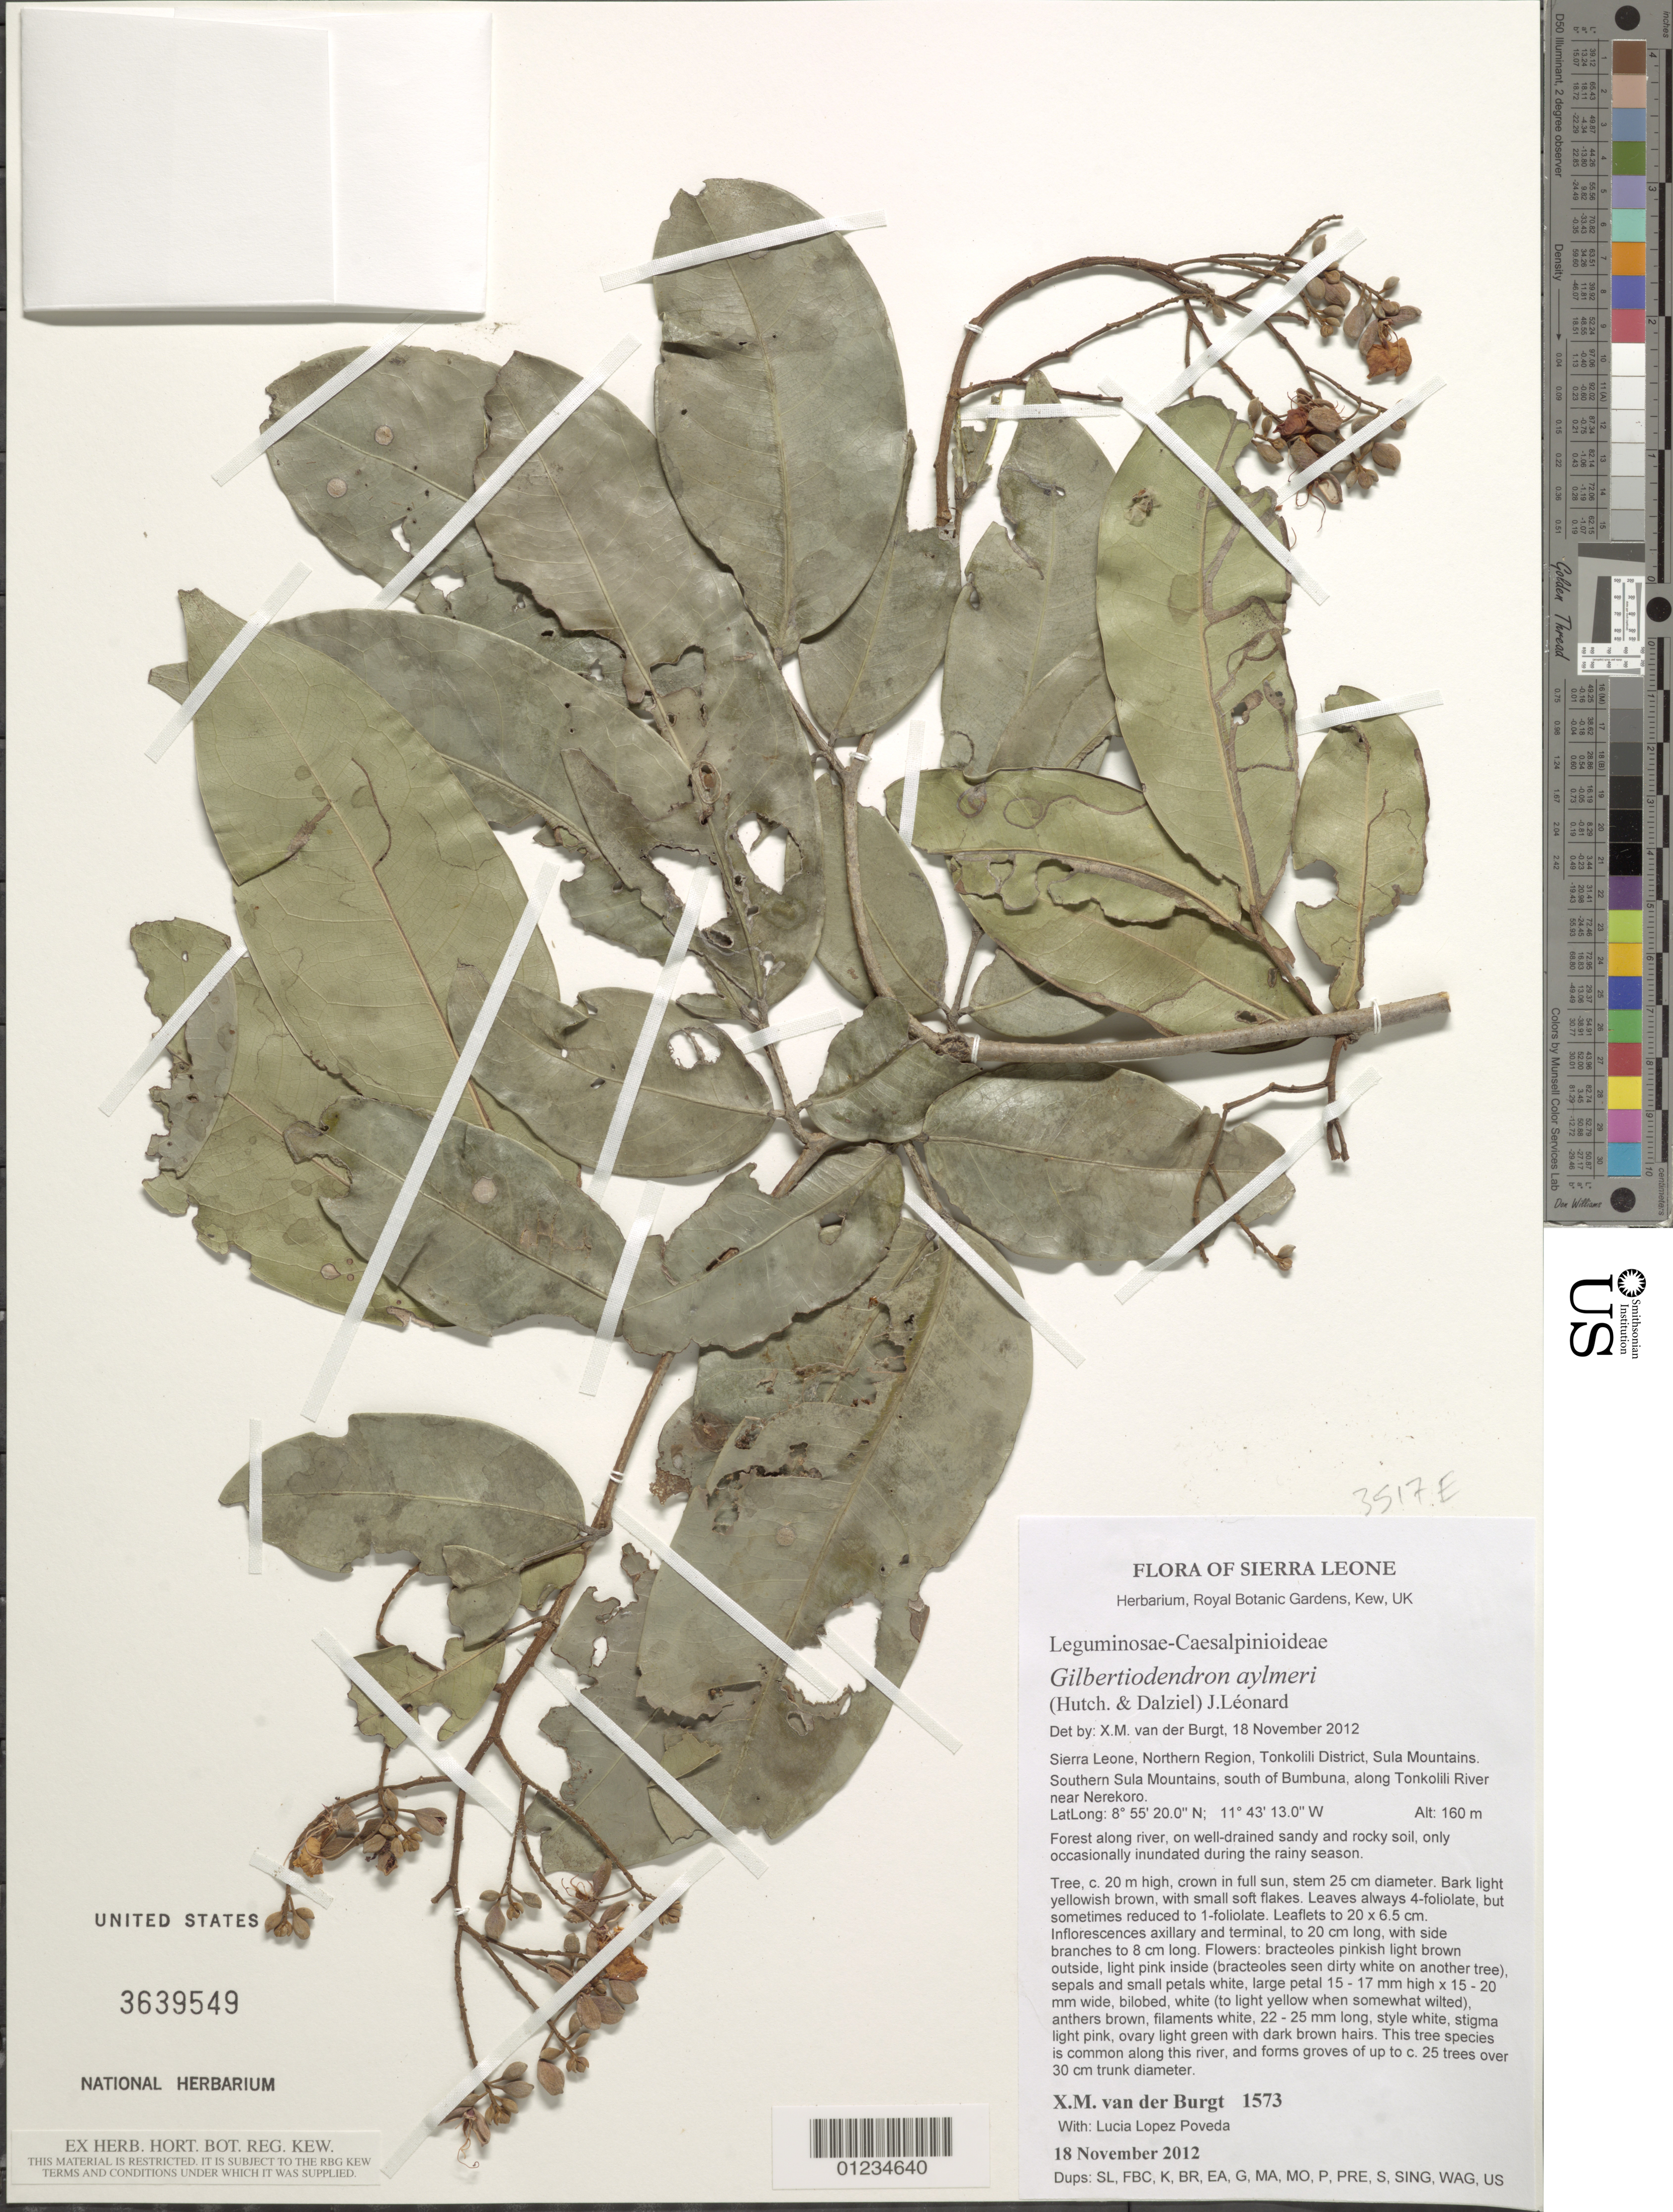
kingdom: Plantae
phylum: Tracheophyta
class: Magnoliopsida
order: Fabales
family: Fabaceae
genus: Gilbertiodendron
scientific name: Gilbertiodendron aylmeri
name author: (Hutch. & Dalziel) J. Léonard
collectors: X. M. van der Burgt et al.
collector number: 1573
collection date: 2012-11-18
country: Sierra Leone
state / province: Northern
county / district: Tonkolili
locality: Southern Sula Mountains, South of Bumbuna, along Tonkolili river near Nerekoro.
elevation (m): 160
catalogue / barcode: US 3639549